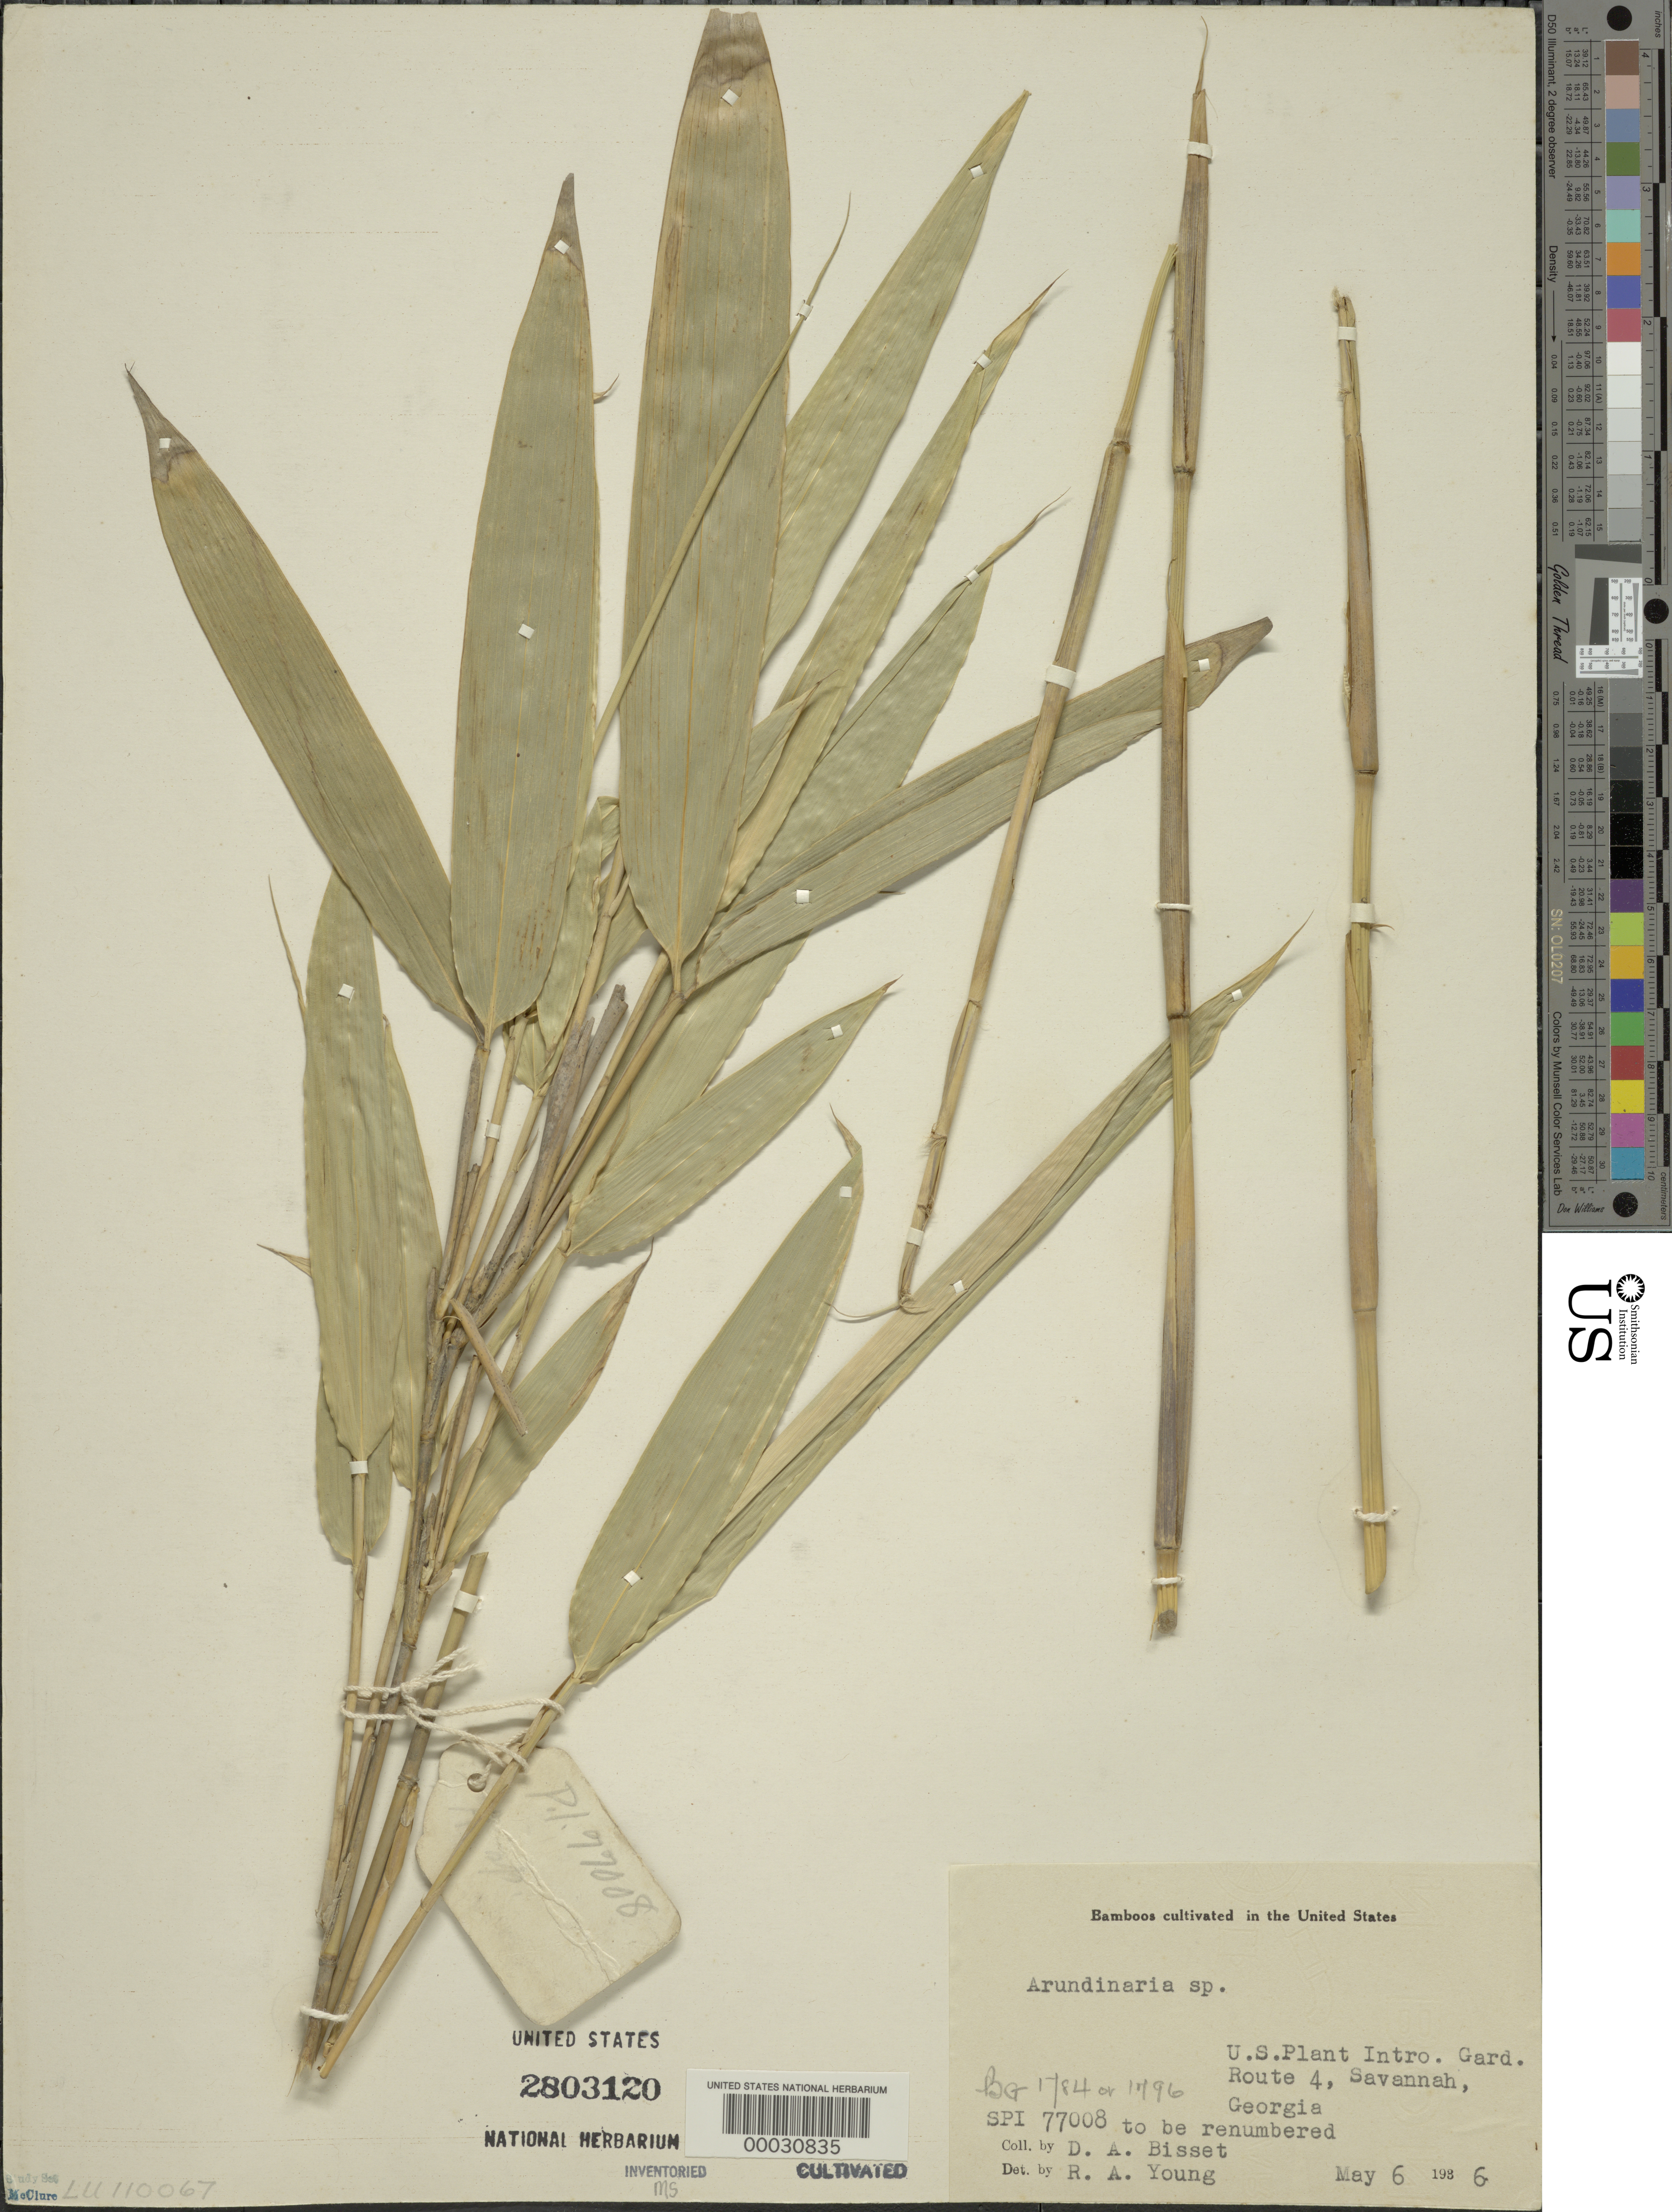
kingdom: Plantae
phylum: Tracheophyta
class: Liliopsida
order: Poales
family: Poaceae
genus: Arundinaria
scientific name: Arundinaria sp.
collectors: D. Bisset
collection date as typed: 06 May 1936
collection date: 1936-05-06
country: United States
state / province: Georgia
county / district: Chatham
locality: U.s.d.a. plant introduction station-savannah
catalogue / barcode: US 2803120